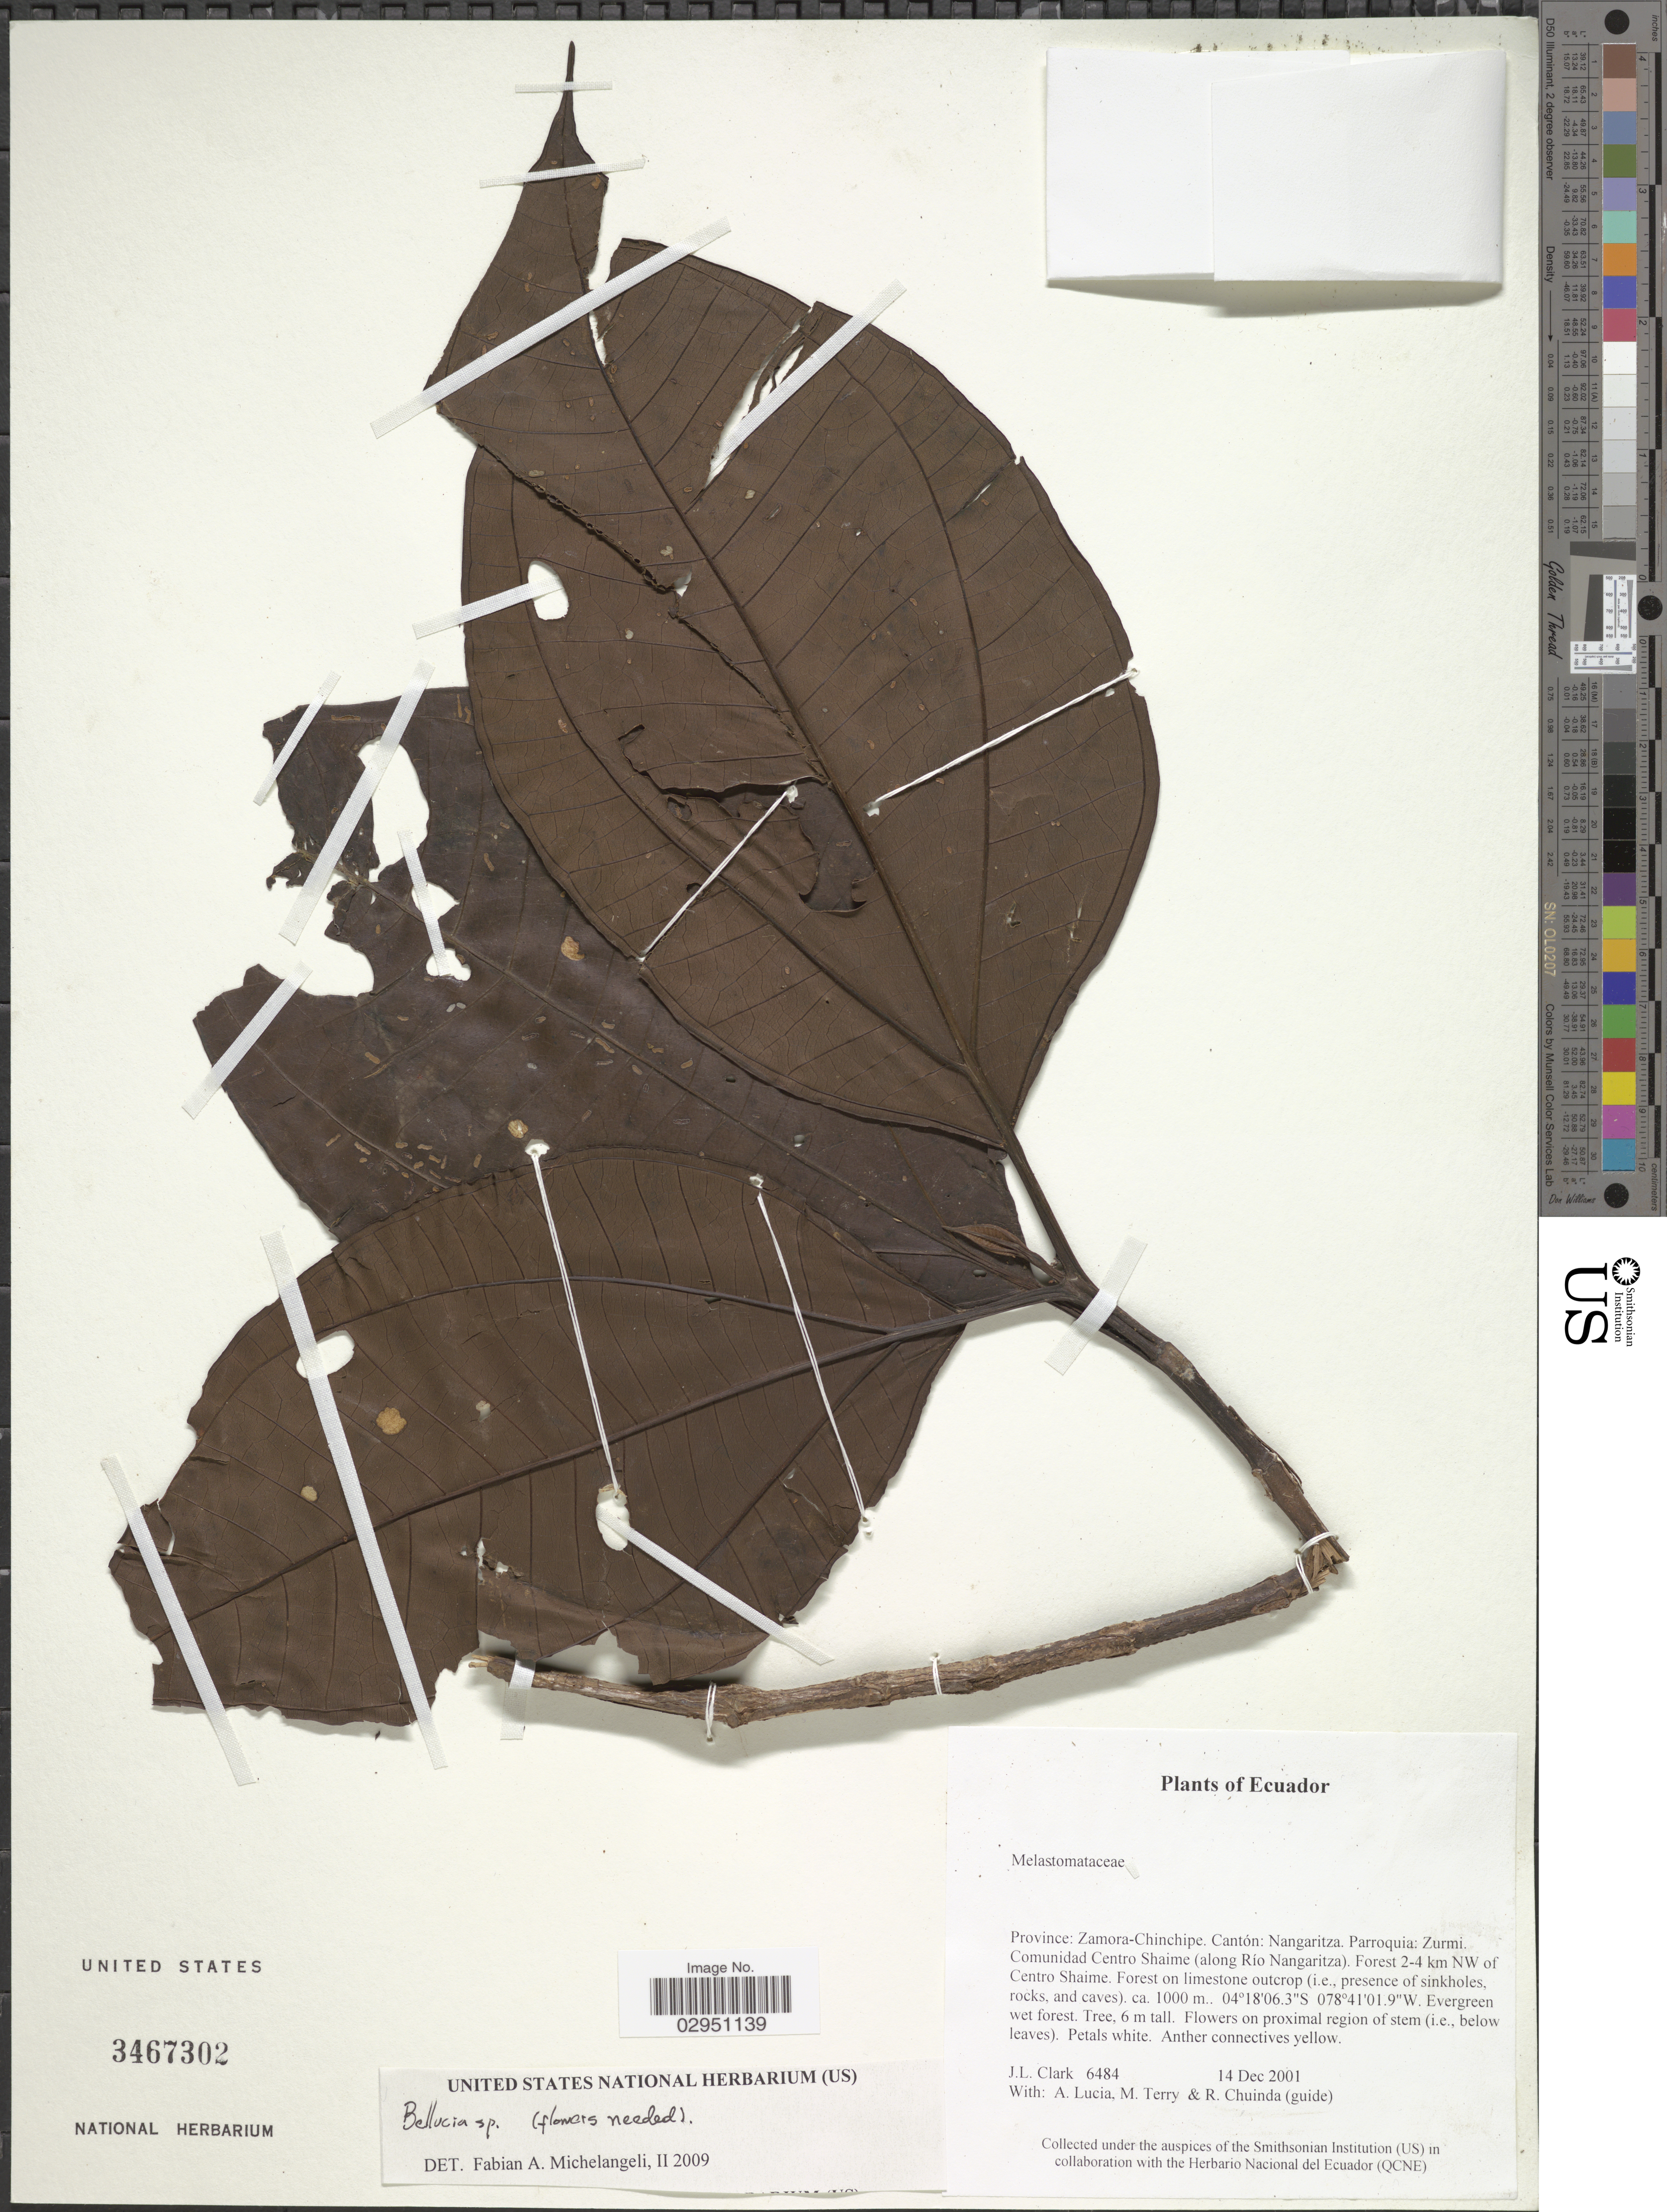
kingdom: Plantae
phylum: Tracheophyta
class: Magnoliopsida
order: Myrtales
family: Melastomataceae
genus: Bellucia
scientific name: Bellucia sp.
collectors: J. L. Clark, A. Lucia, M. Terry & R. Chuinda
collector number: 6484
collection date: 2001-12-14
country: Ecuador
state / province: Zamora-Chinchipe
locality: Cantón: Nangaritza. Parroquia: Zurmi. Comunidad Centro Shaime (along Río Nangaritza). Forest 2-4 km NW of Centro Shaime.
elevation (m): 1000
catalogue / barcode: US 3467302